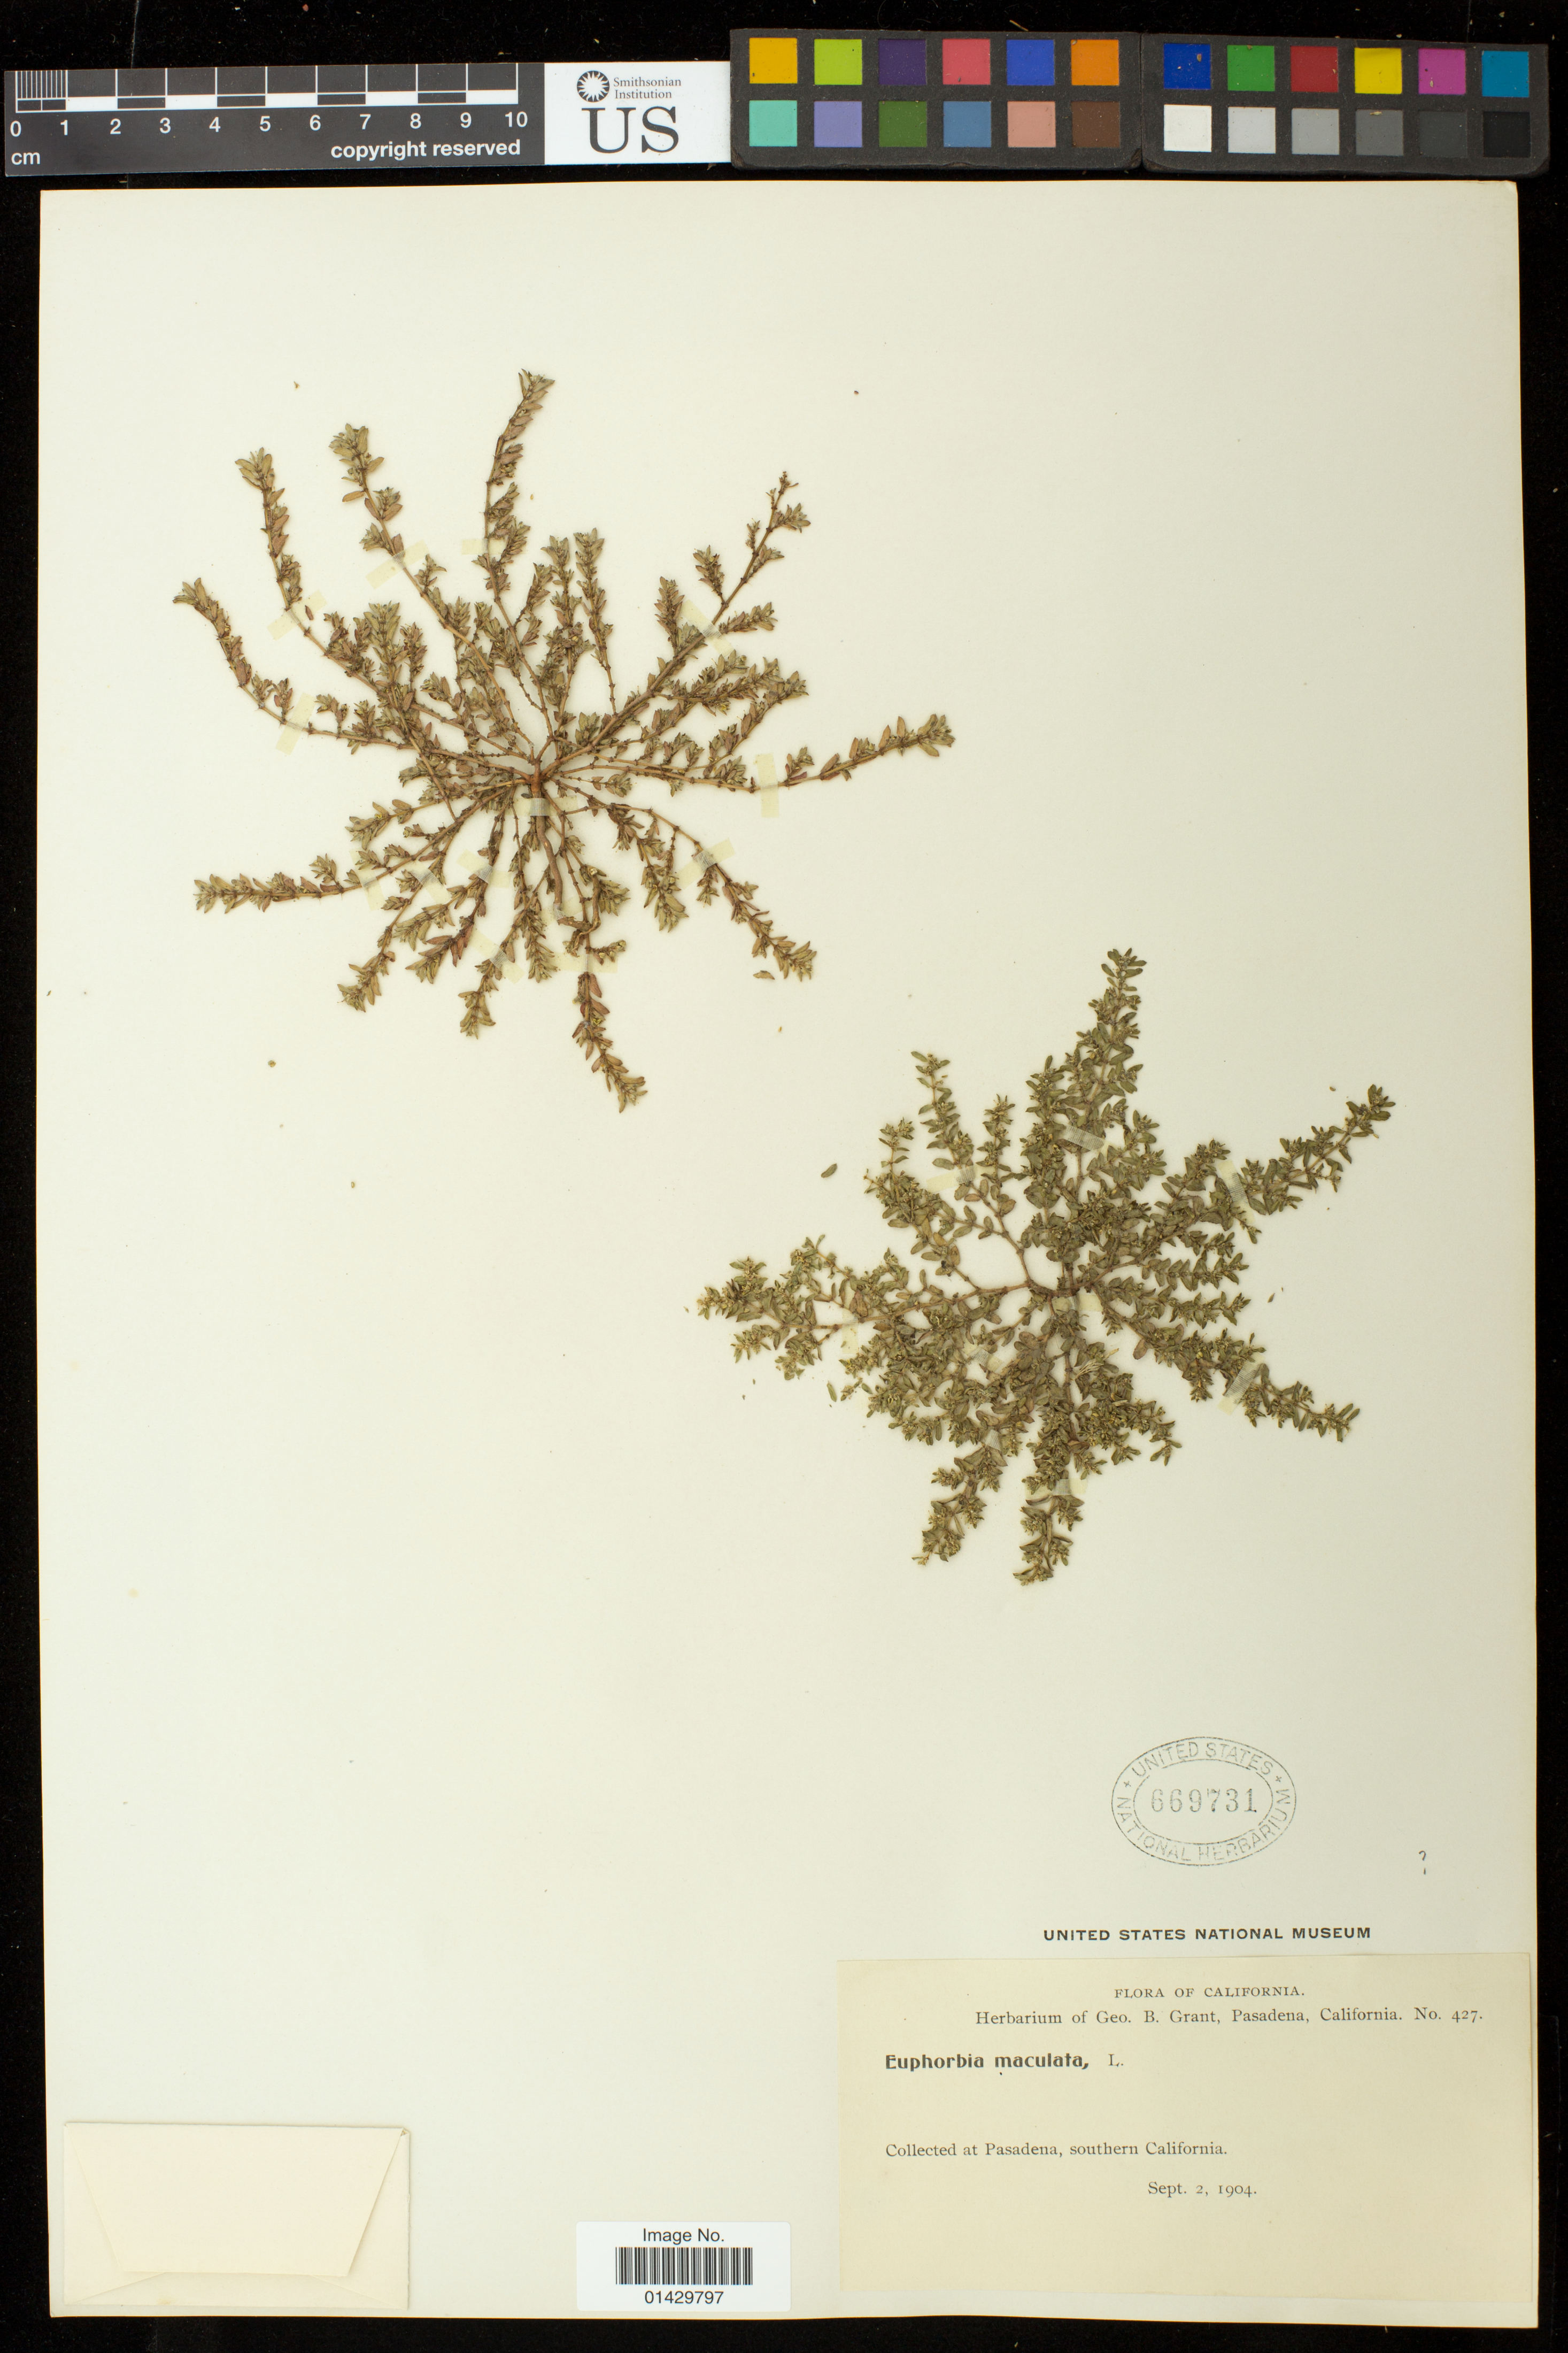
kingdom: Plantae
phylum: Tracheophyta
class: Magnoliopsida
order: Malpighiales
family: Euphorbiaceae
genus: Euphorbia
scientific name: Euphorbia maculata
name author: L.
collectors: G. Grant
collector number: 427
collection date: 1904-09-02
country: United States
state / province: California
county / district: Los Angeles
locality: Pasadena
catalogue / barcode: US 669731